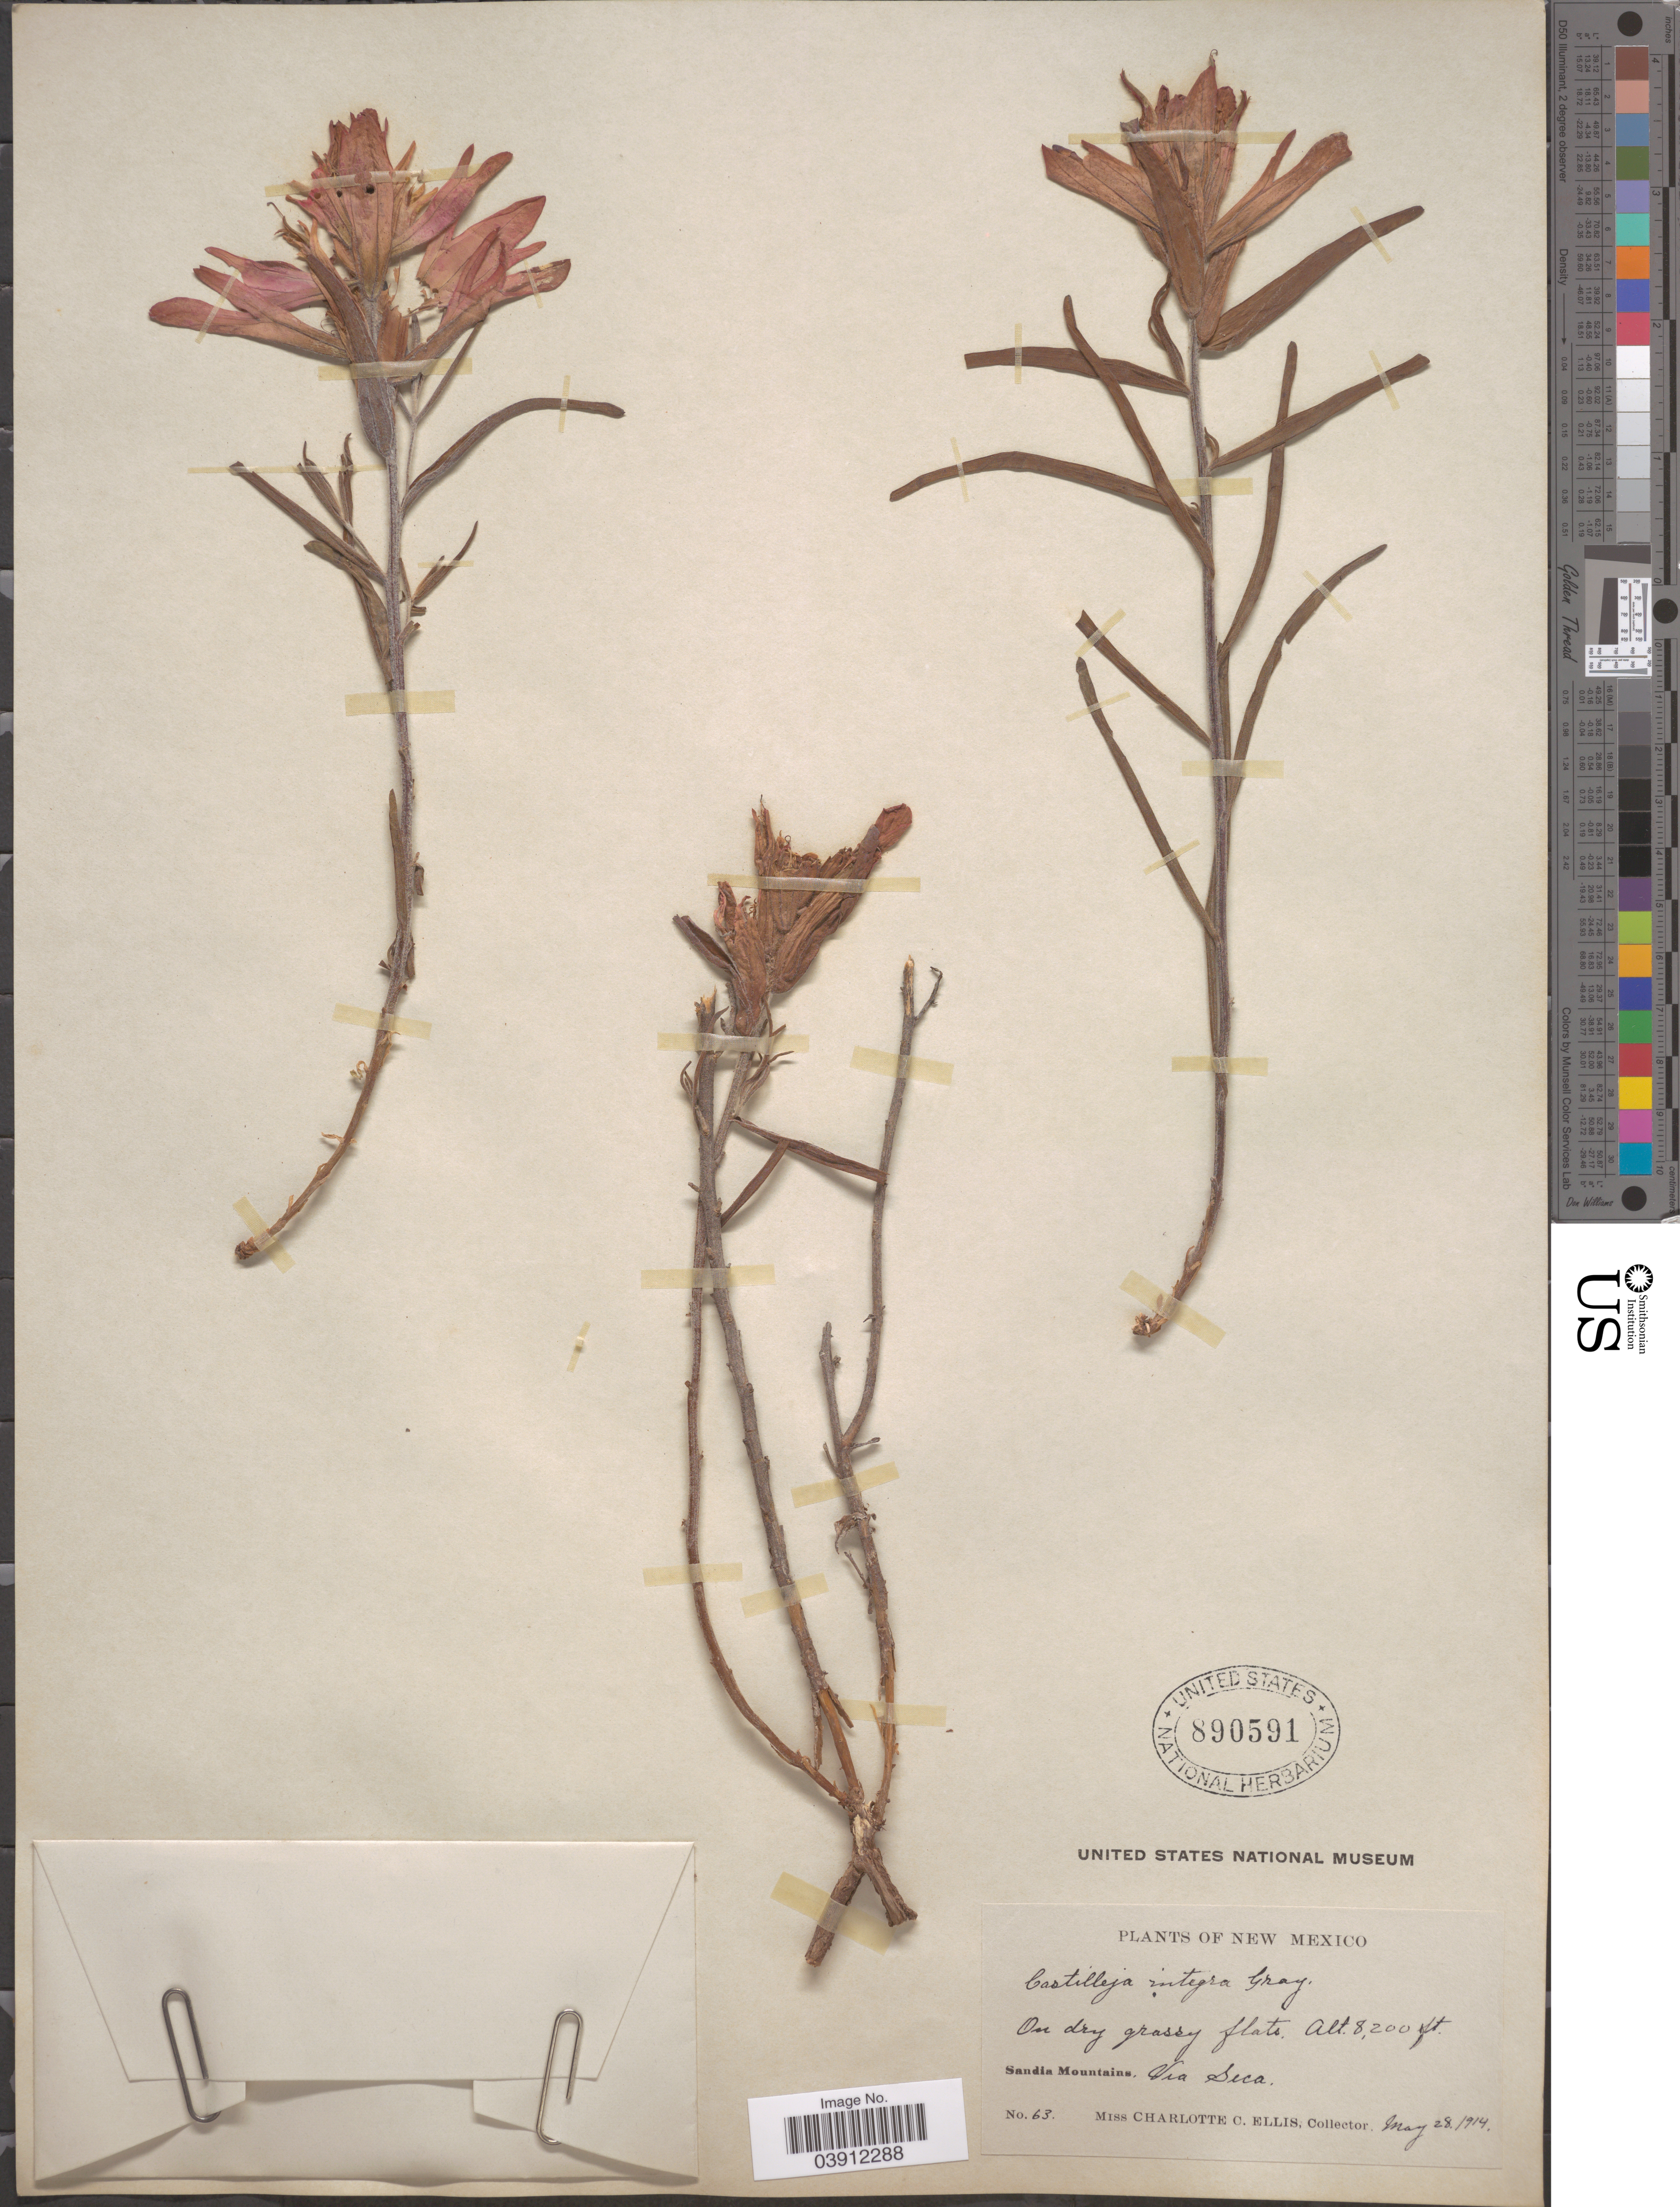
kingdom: Plantae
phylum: Tracheophyta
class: Magnoliopsida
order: Lamiales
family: Orobanchaceae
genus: Castilleja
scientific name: Castilleja integra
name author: A. Gray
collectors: C. C. Ellis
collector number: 63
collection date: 1914-05-28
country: United States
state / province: New Mexico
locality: Sandia Mountains. Via Seca.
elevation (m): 2499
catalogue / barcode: US 890591